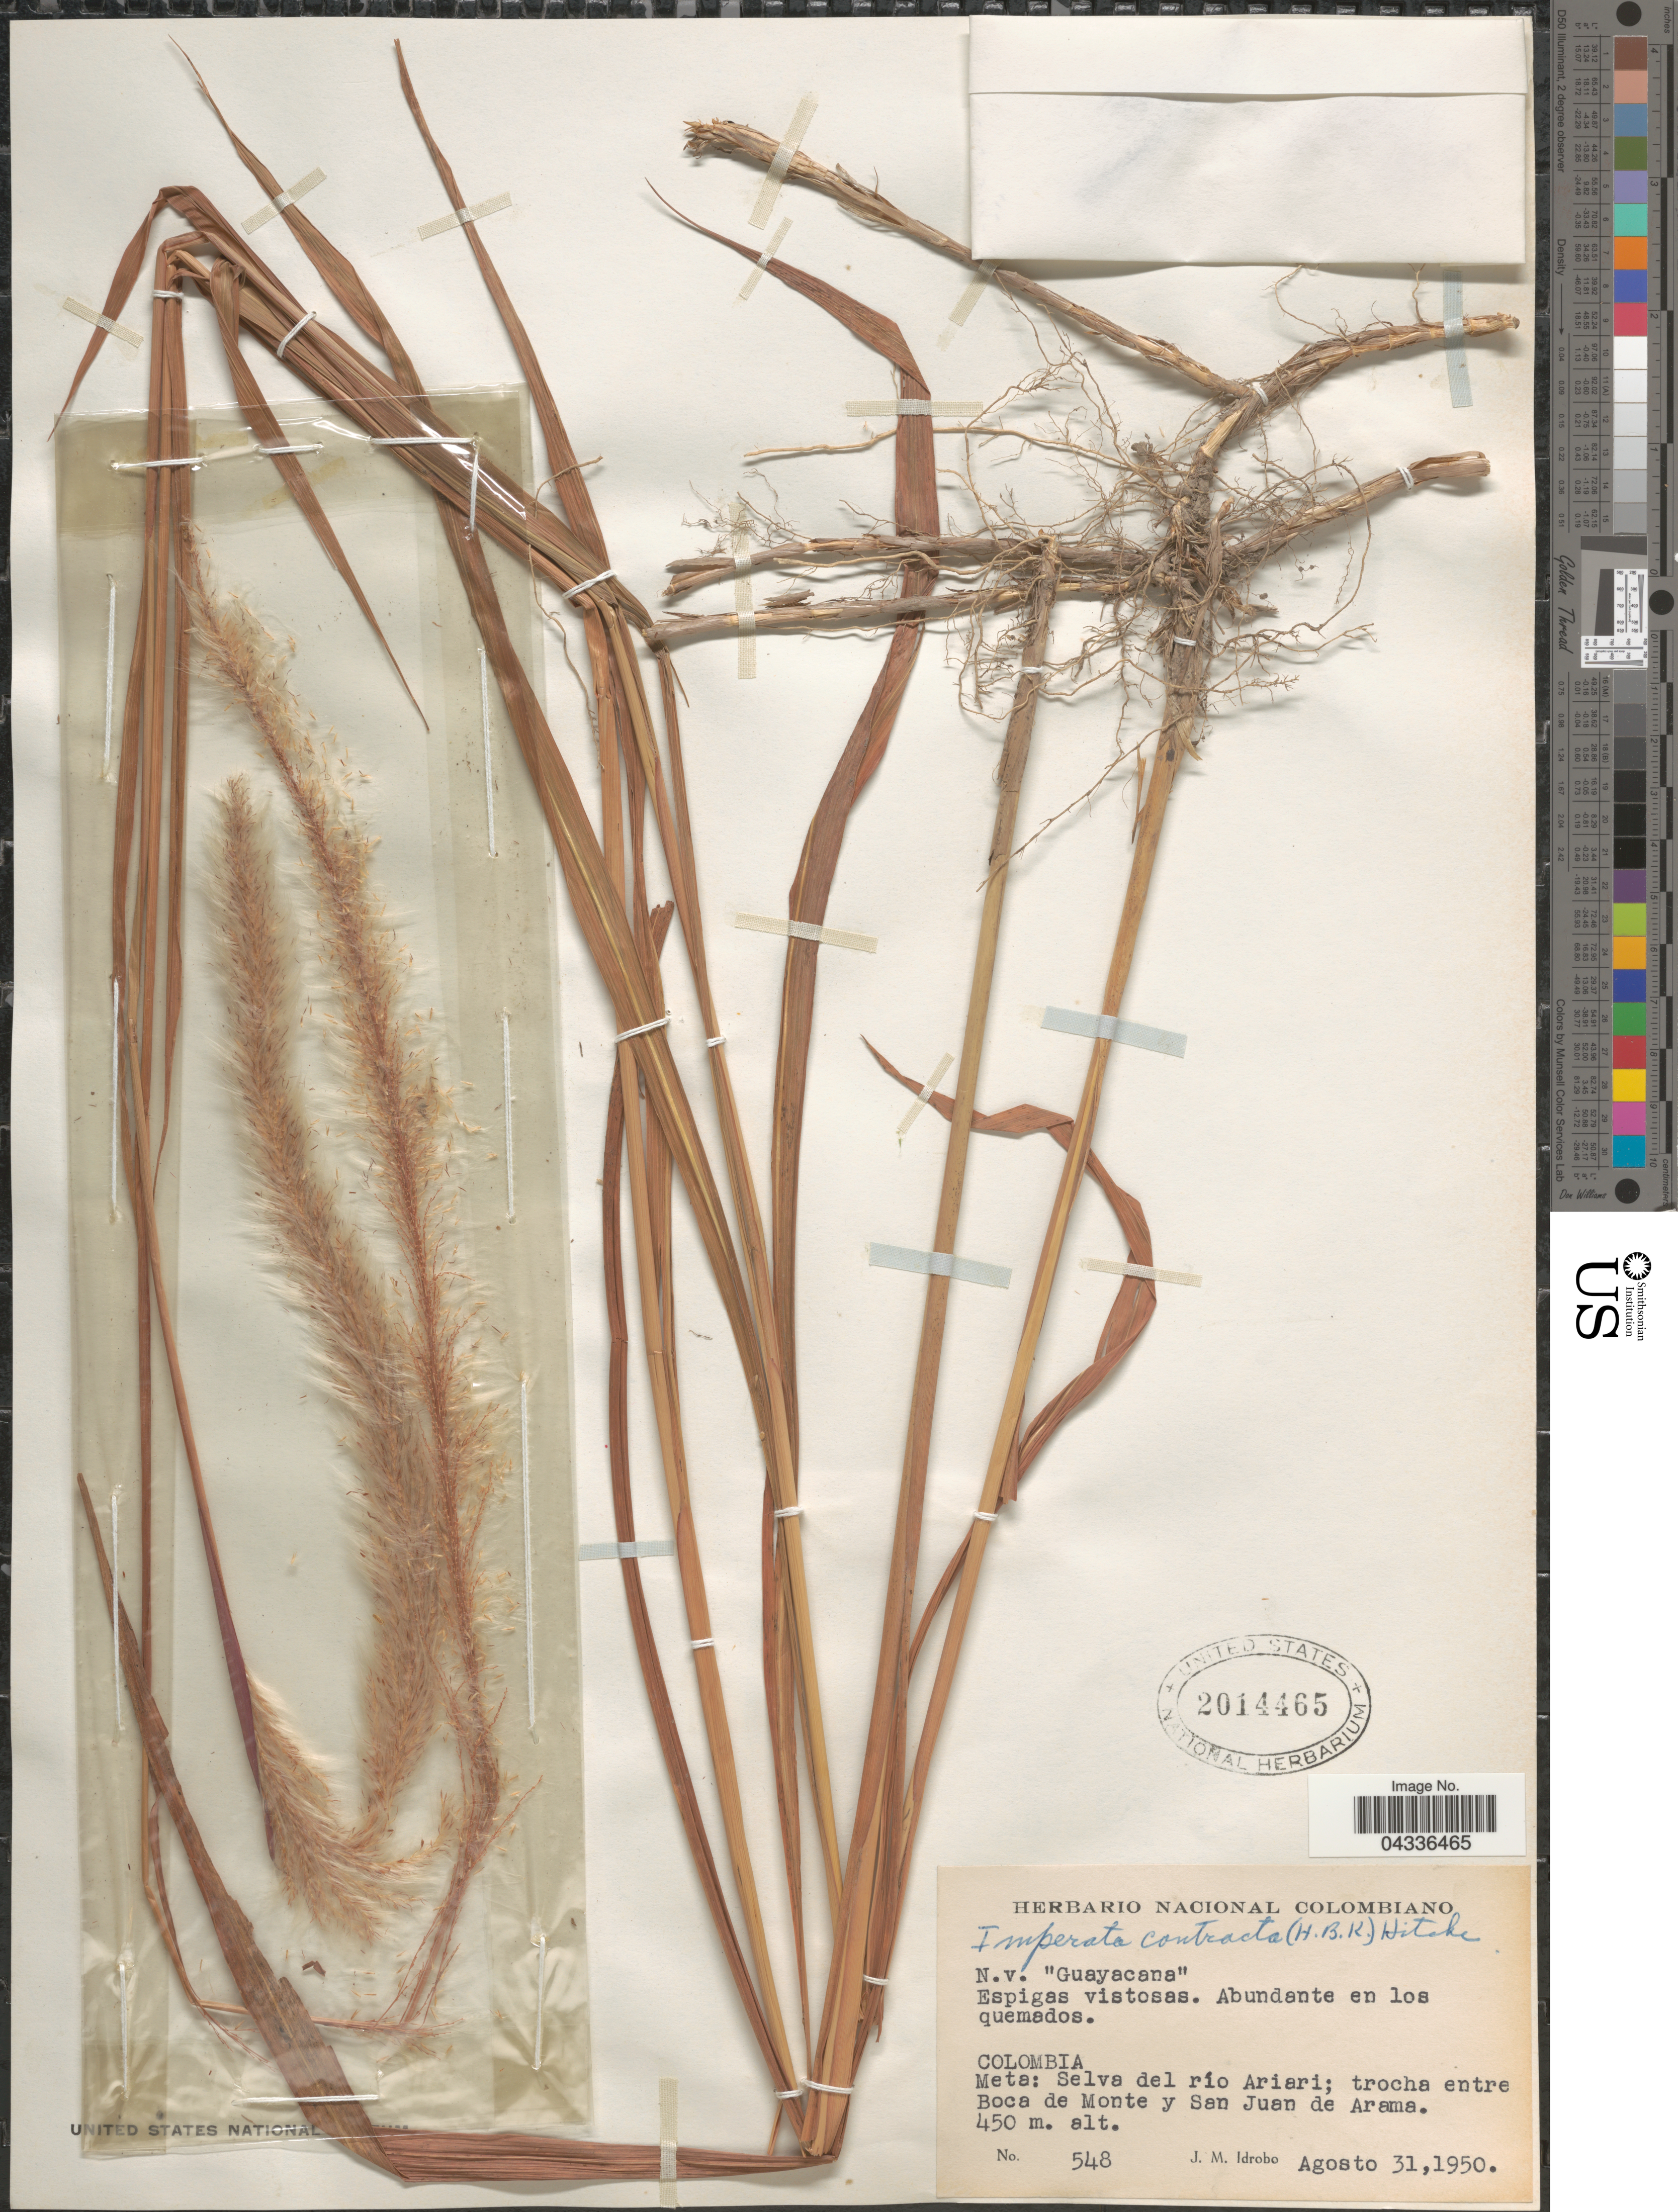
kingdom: Plantae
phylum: Tracheophyta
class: Liliopsida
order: Poales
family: Poaceae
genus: Imperata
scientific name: Imperata contracta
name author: (Kunth) Hitchc.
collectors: J. M. Idrobo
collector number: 548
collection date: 1950-08-31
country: Colombia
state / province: Meta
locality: Selva del río Ariari; trocha entre Boca de Monte y San Juan de Arama.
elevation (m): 450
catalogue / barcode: US 2014465